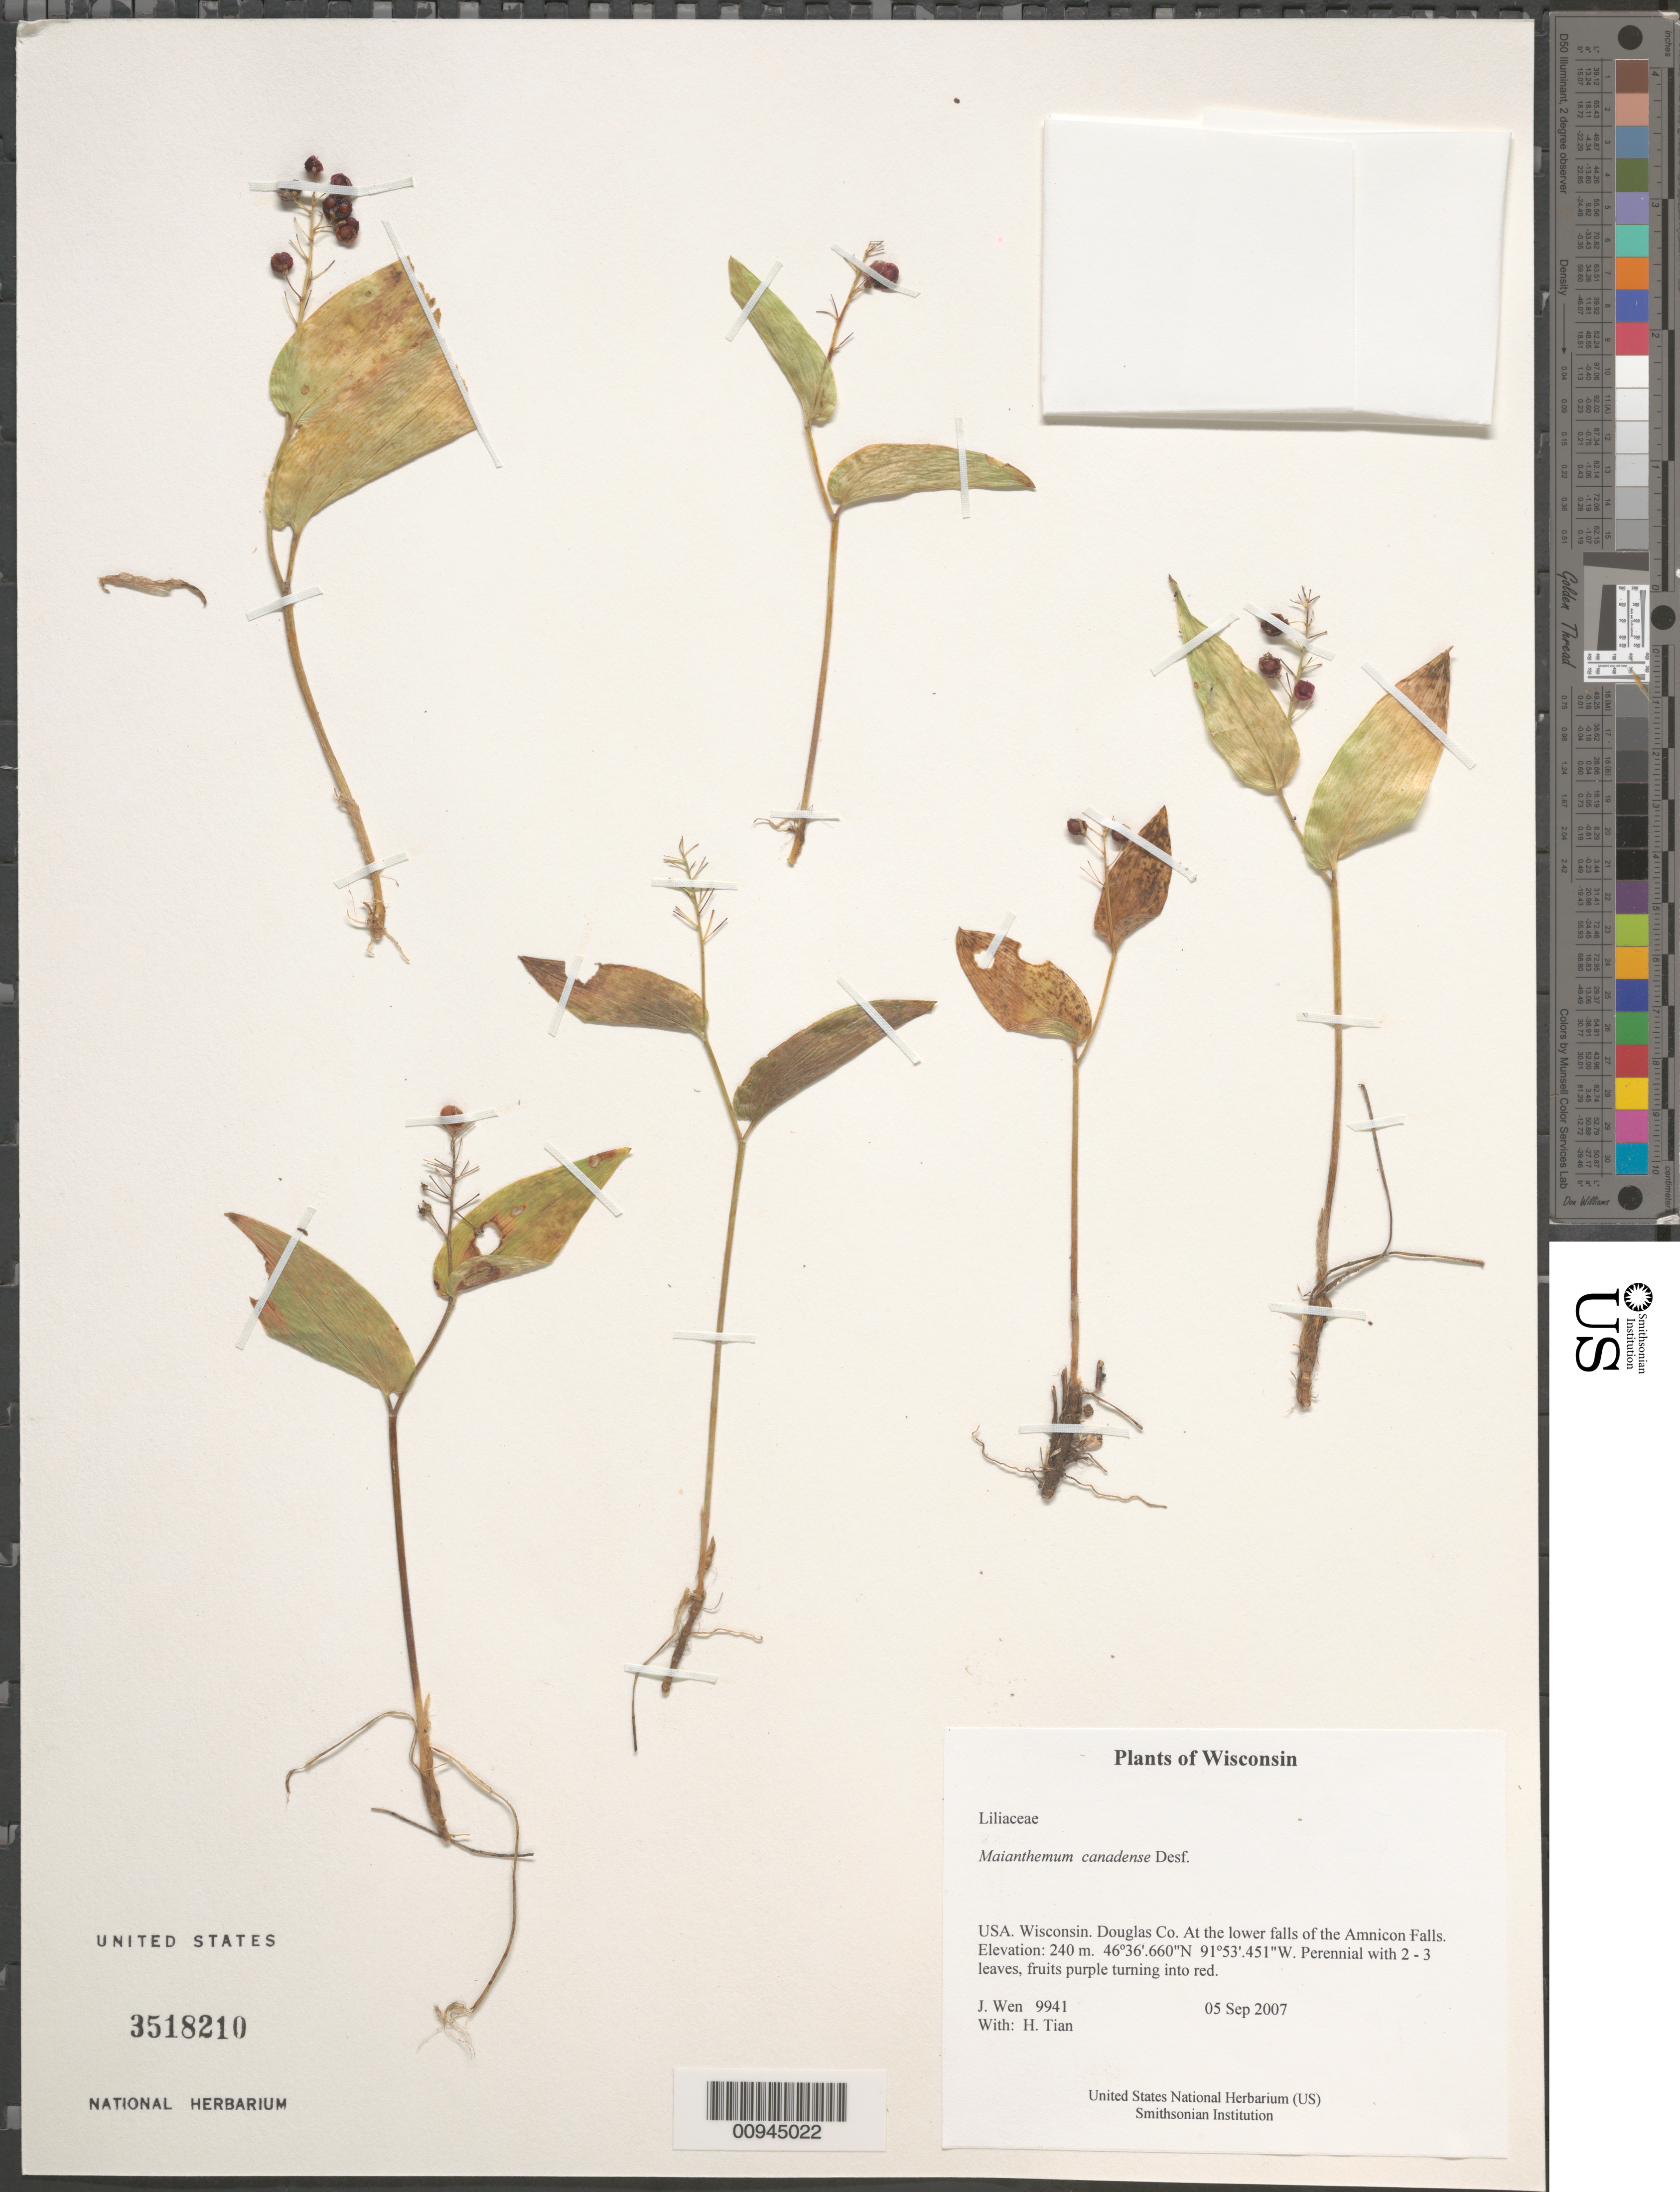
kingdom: Plantae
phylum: Tracheophyta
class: Liliopsida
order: Asparagales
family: Asparagaceae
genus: Maianthemum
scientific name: Maianthemum canadense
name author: Desf.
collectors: J. Wen & H. Tian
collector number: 9941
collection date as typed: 05 Sep 2007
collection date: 2007-09-05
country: United States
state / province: Wisconsin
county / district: Douglas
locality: At the lower falls of the Amnicon Falls.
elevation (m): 240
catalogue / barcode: US 3518210